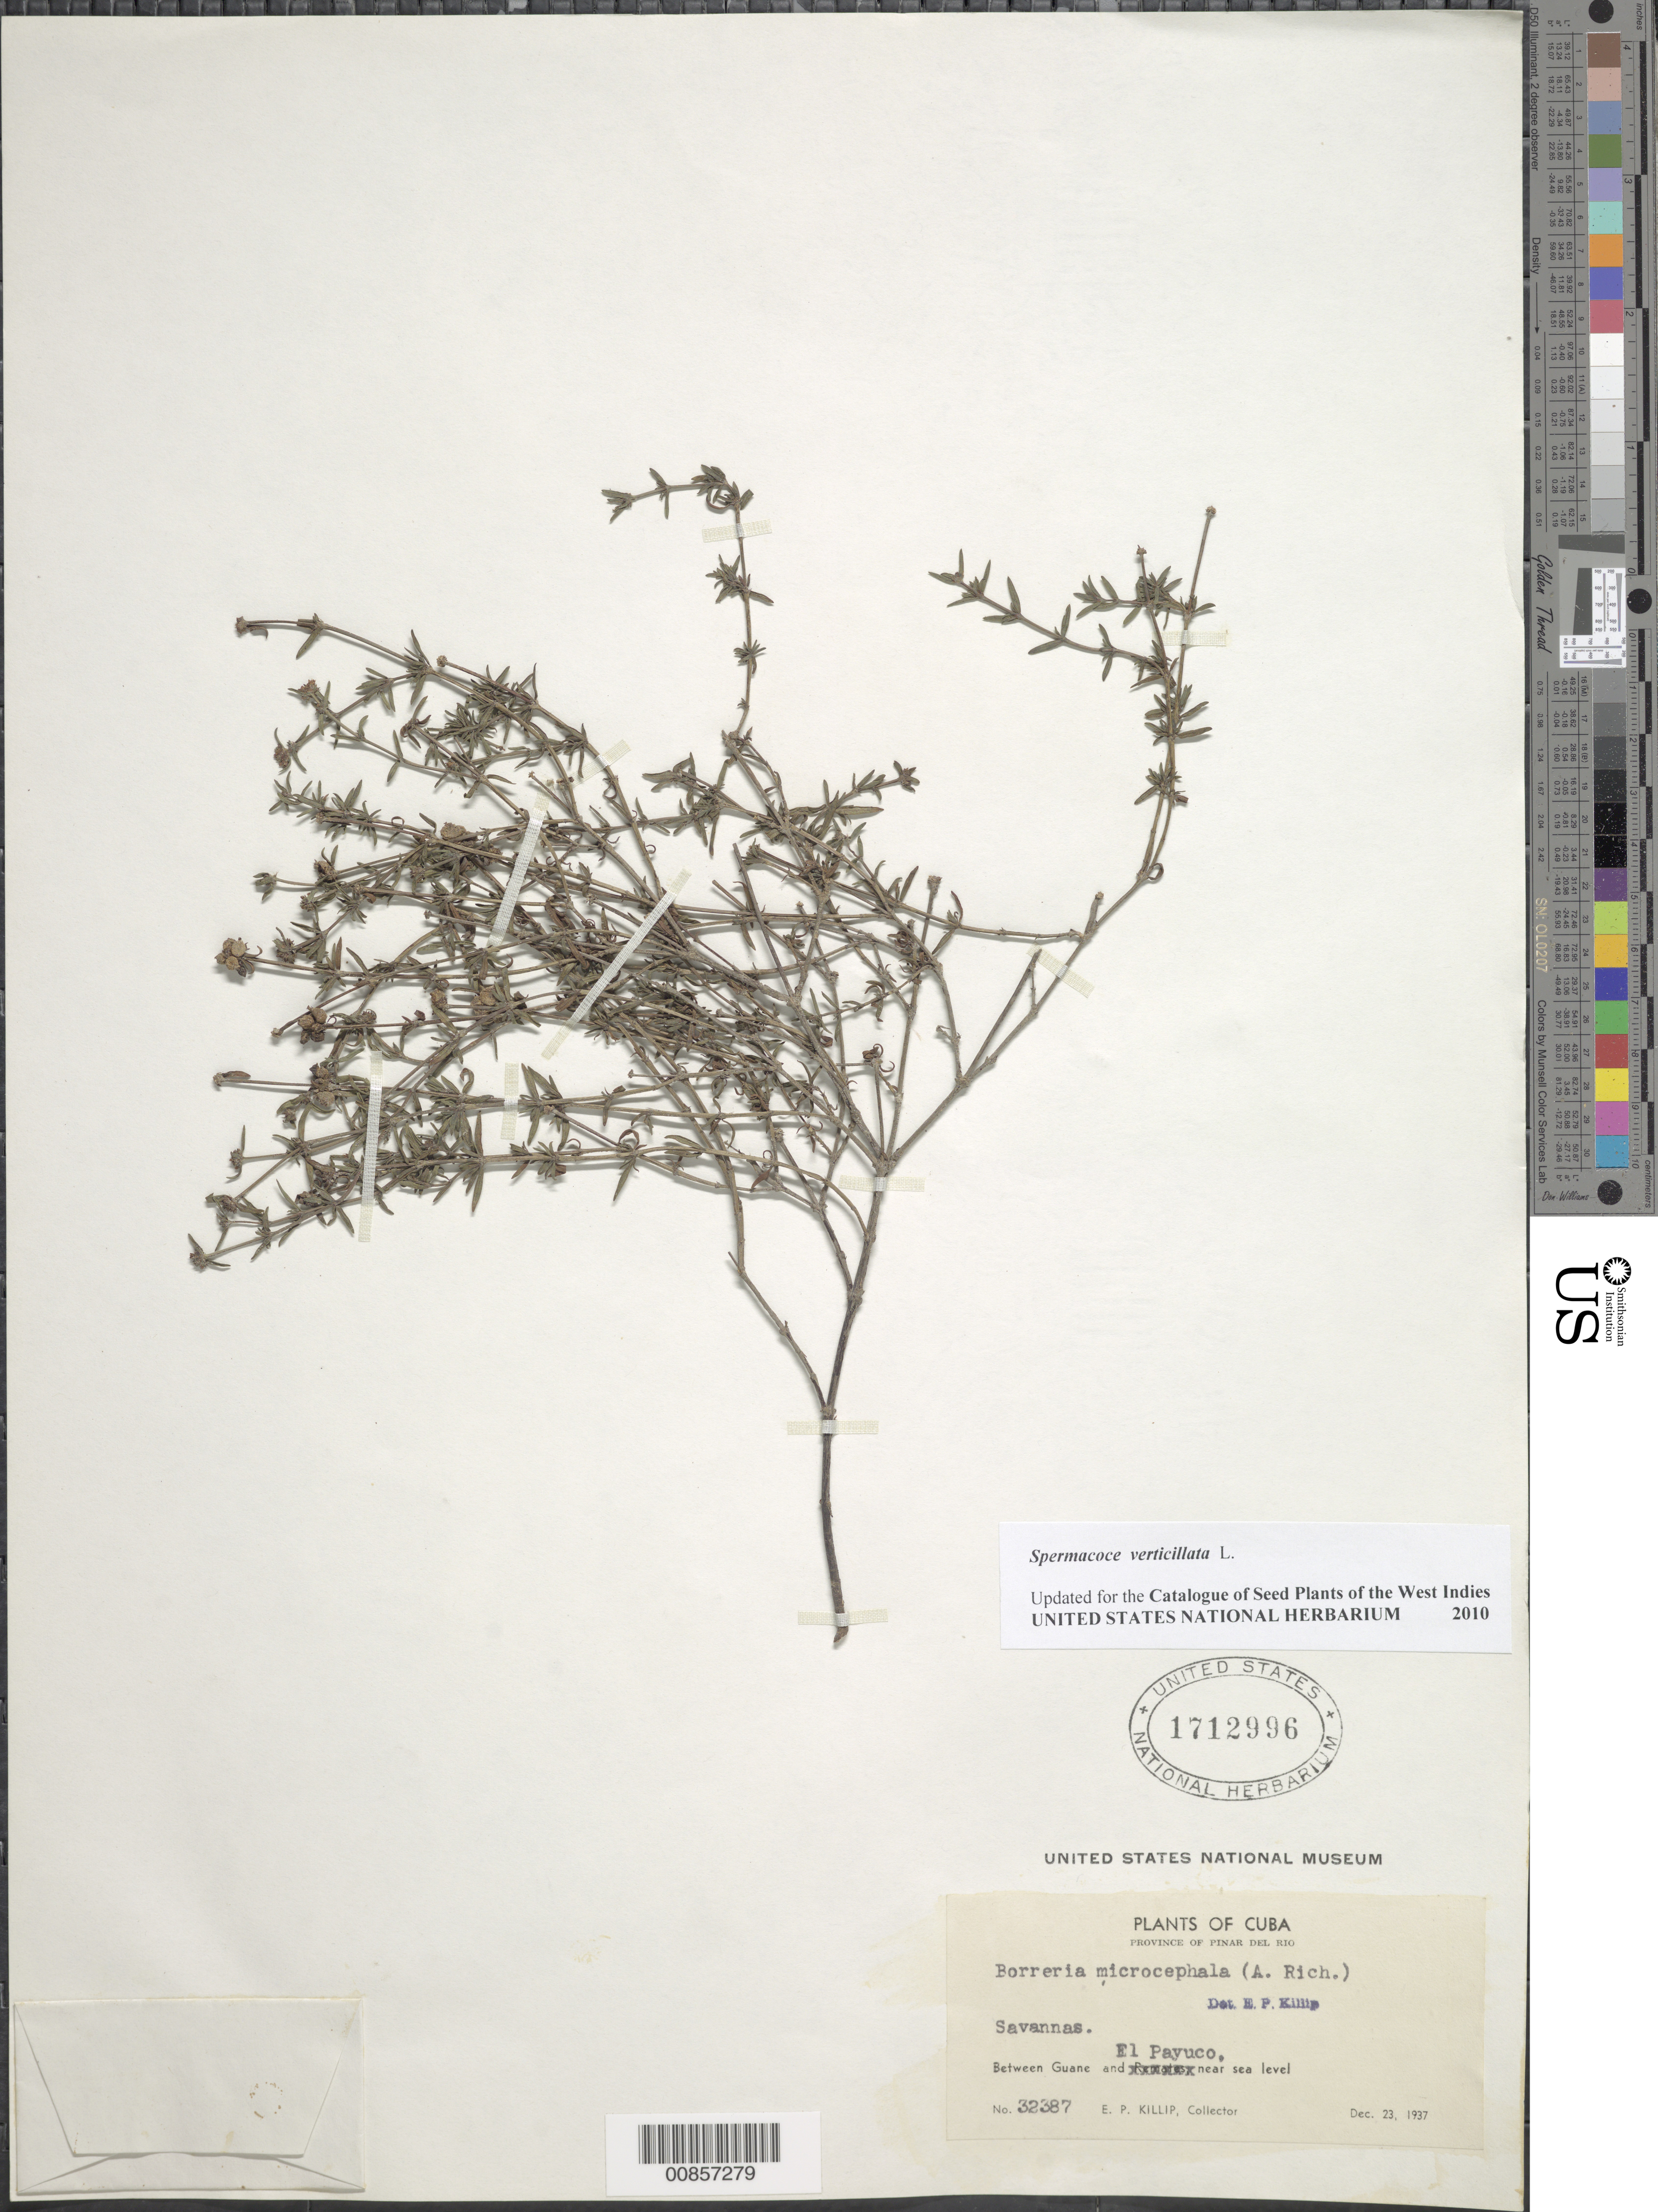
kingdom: Plantae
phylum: Tracheophyta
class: Magnoliopsida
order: Gentianales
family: Rubiaceae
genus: Spermacoce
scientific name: Spermacoce verticillata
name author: L.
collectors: E. P. Killip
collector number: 32387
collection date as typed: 23 Dec 1937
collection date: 1937-12-23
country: Cuba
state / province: Pinar del Río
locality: Between Guane and El Payuco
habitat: Savannas, near sea level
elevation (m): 0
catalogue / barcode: US 1712996